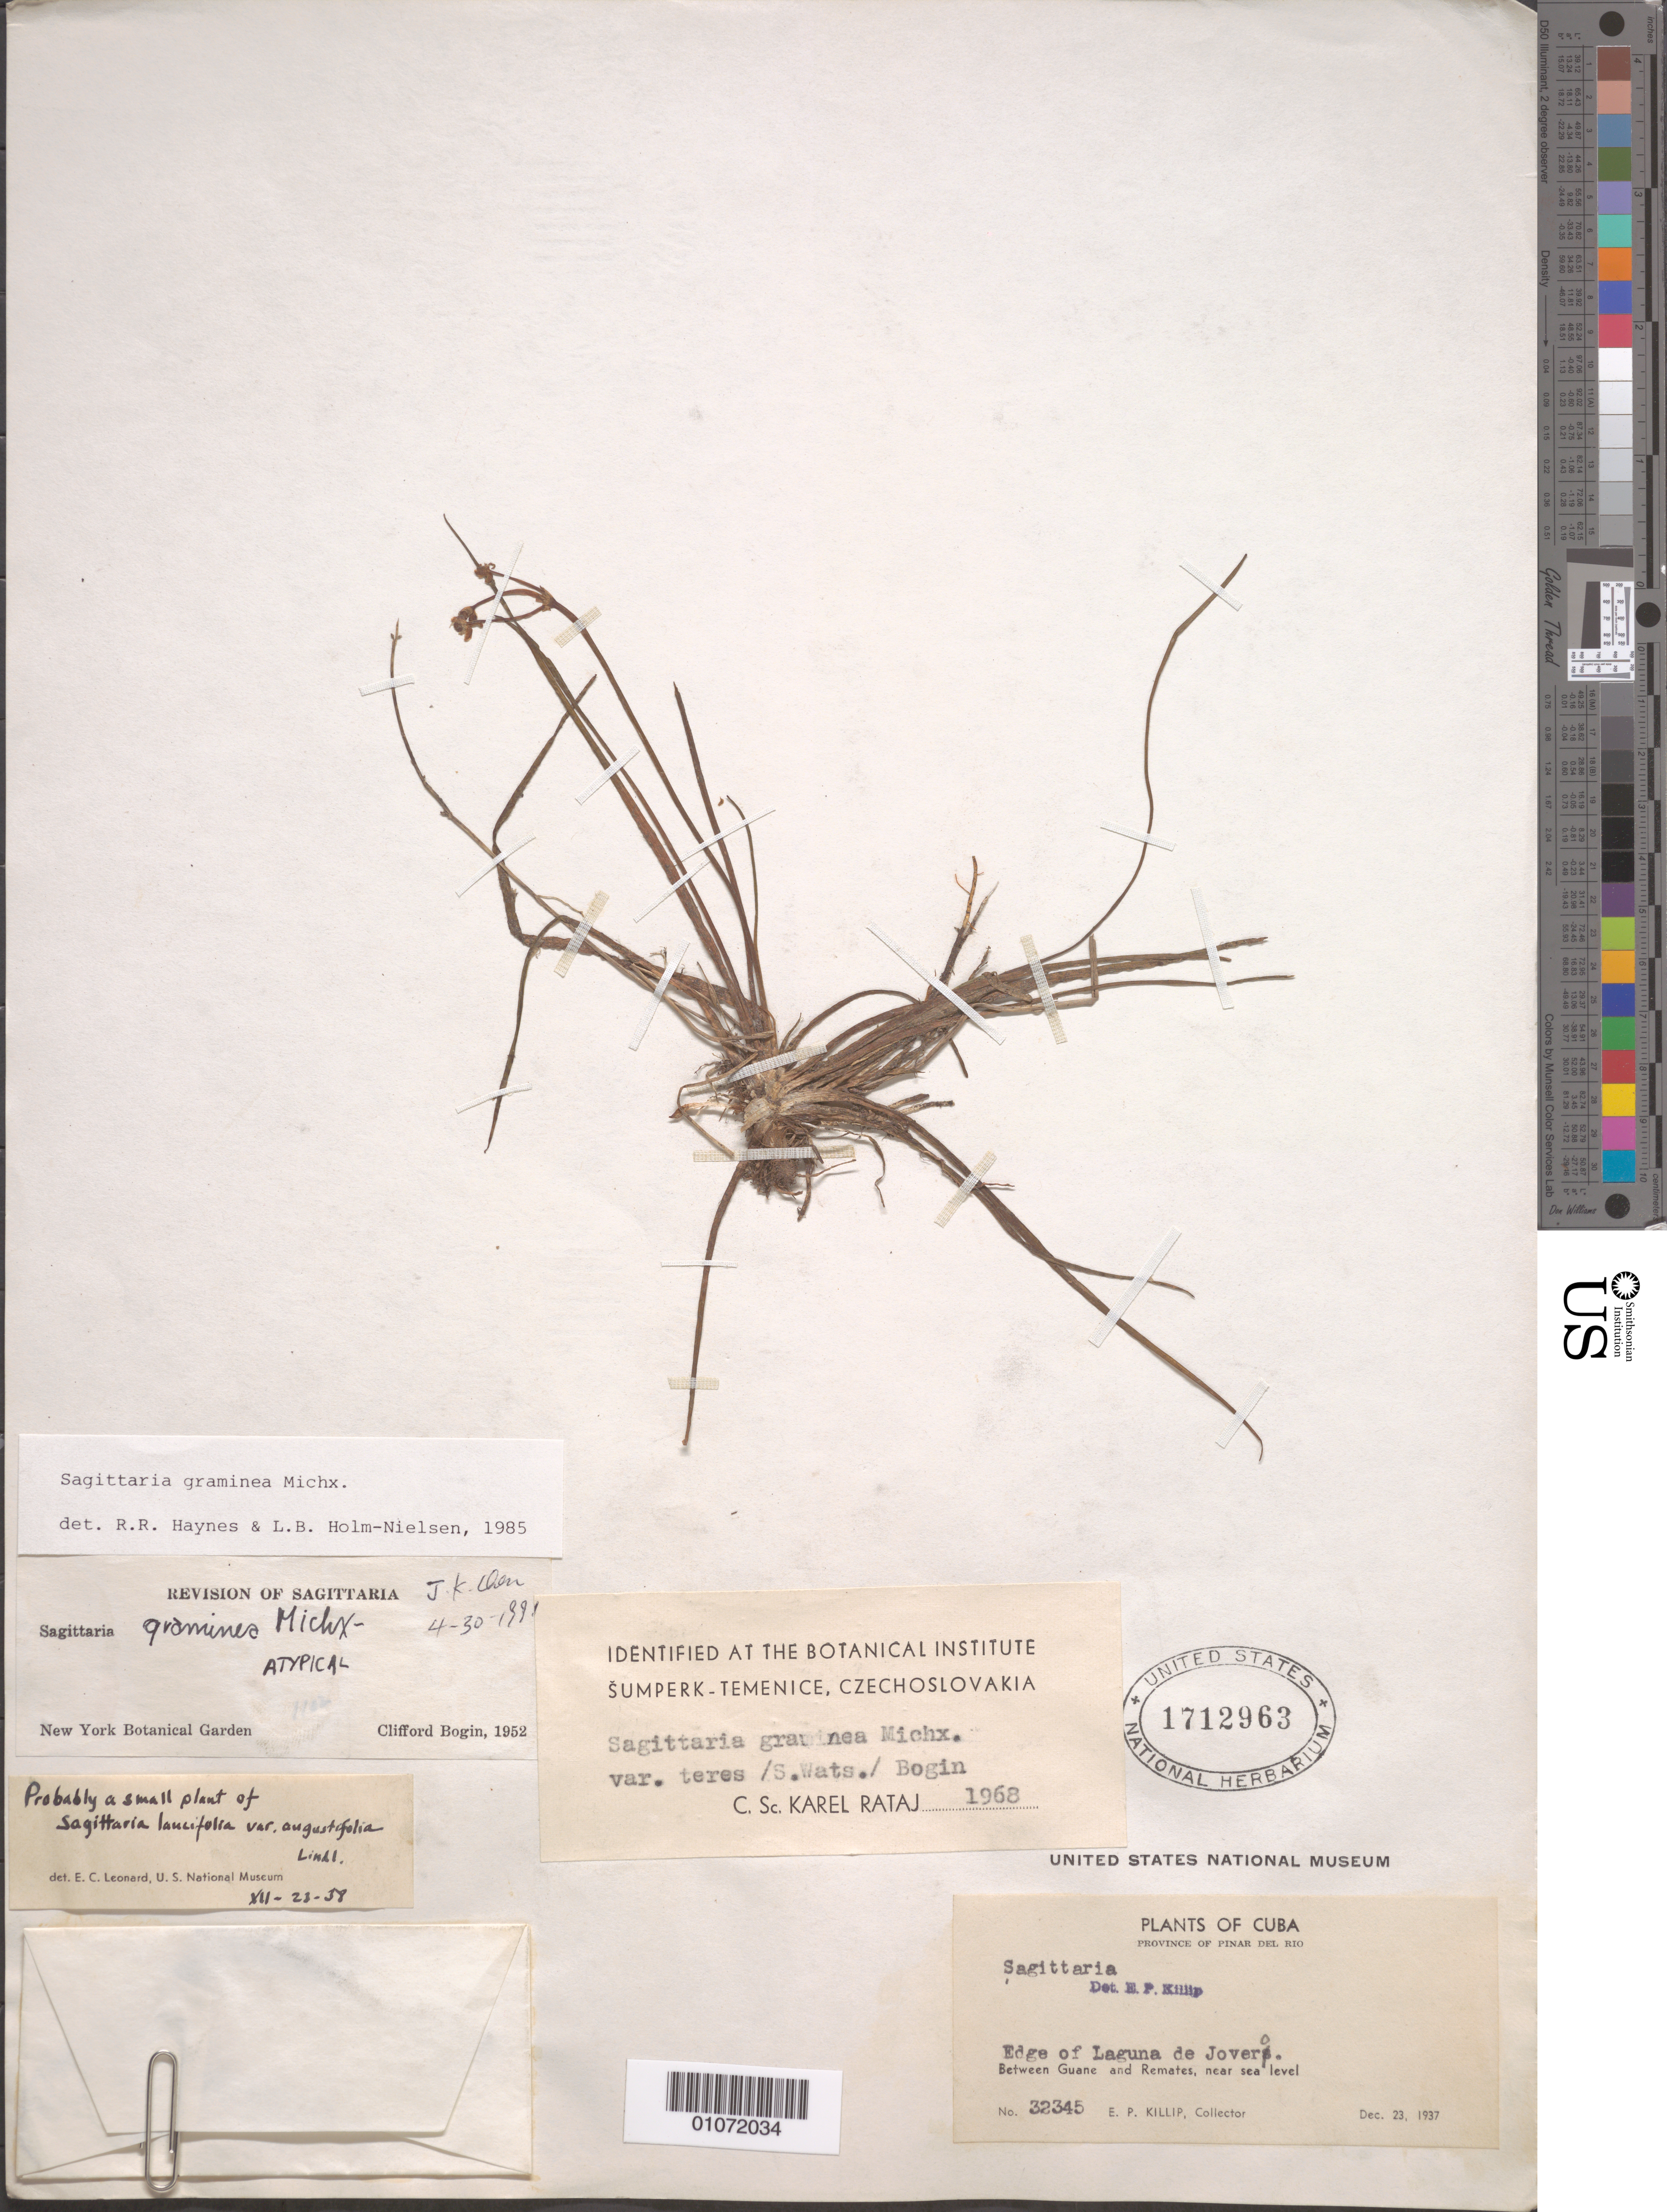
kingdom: Plantae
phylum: Tracheophyta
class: Liliopsida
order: Alismatales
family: Alismataceae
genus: Echinodorus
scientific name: Echinodorus berteroi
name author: (Spreng.) Fassett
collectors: E. P. Killip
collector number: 32345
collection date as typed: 23 Dec 1937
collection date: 1937-12-23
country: Cuba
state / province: Pinar del Rio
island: Cuba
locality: Edge of Laguna de Juvero Between Guane and Remates Near sea level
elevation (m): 0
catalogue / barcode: US 1712963